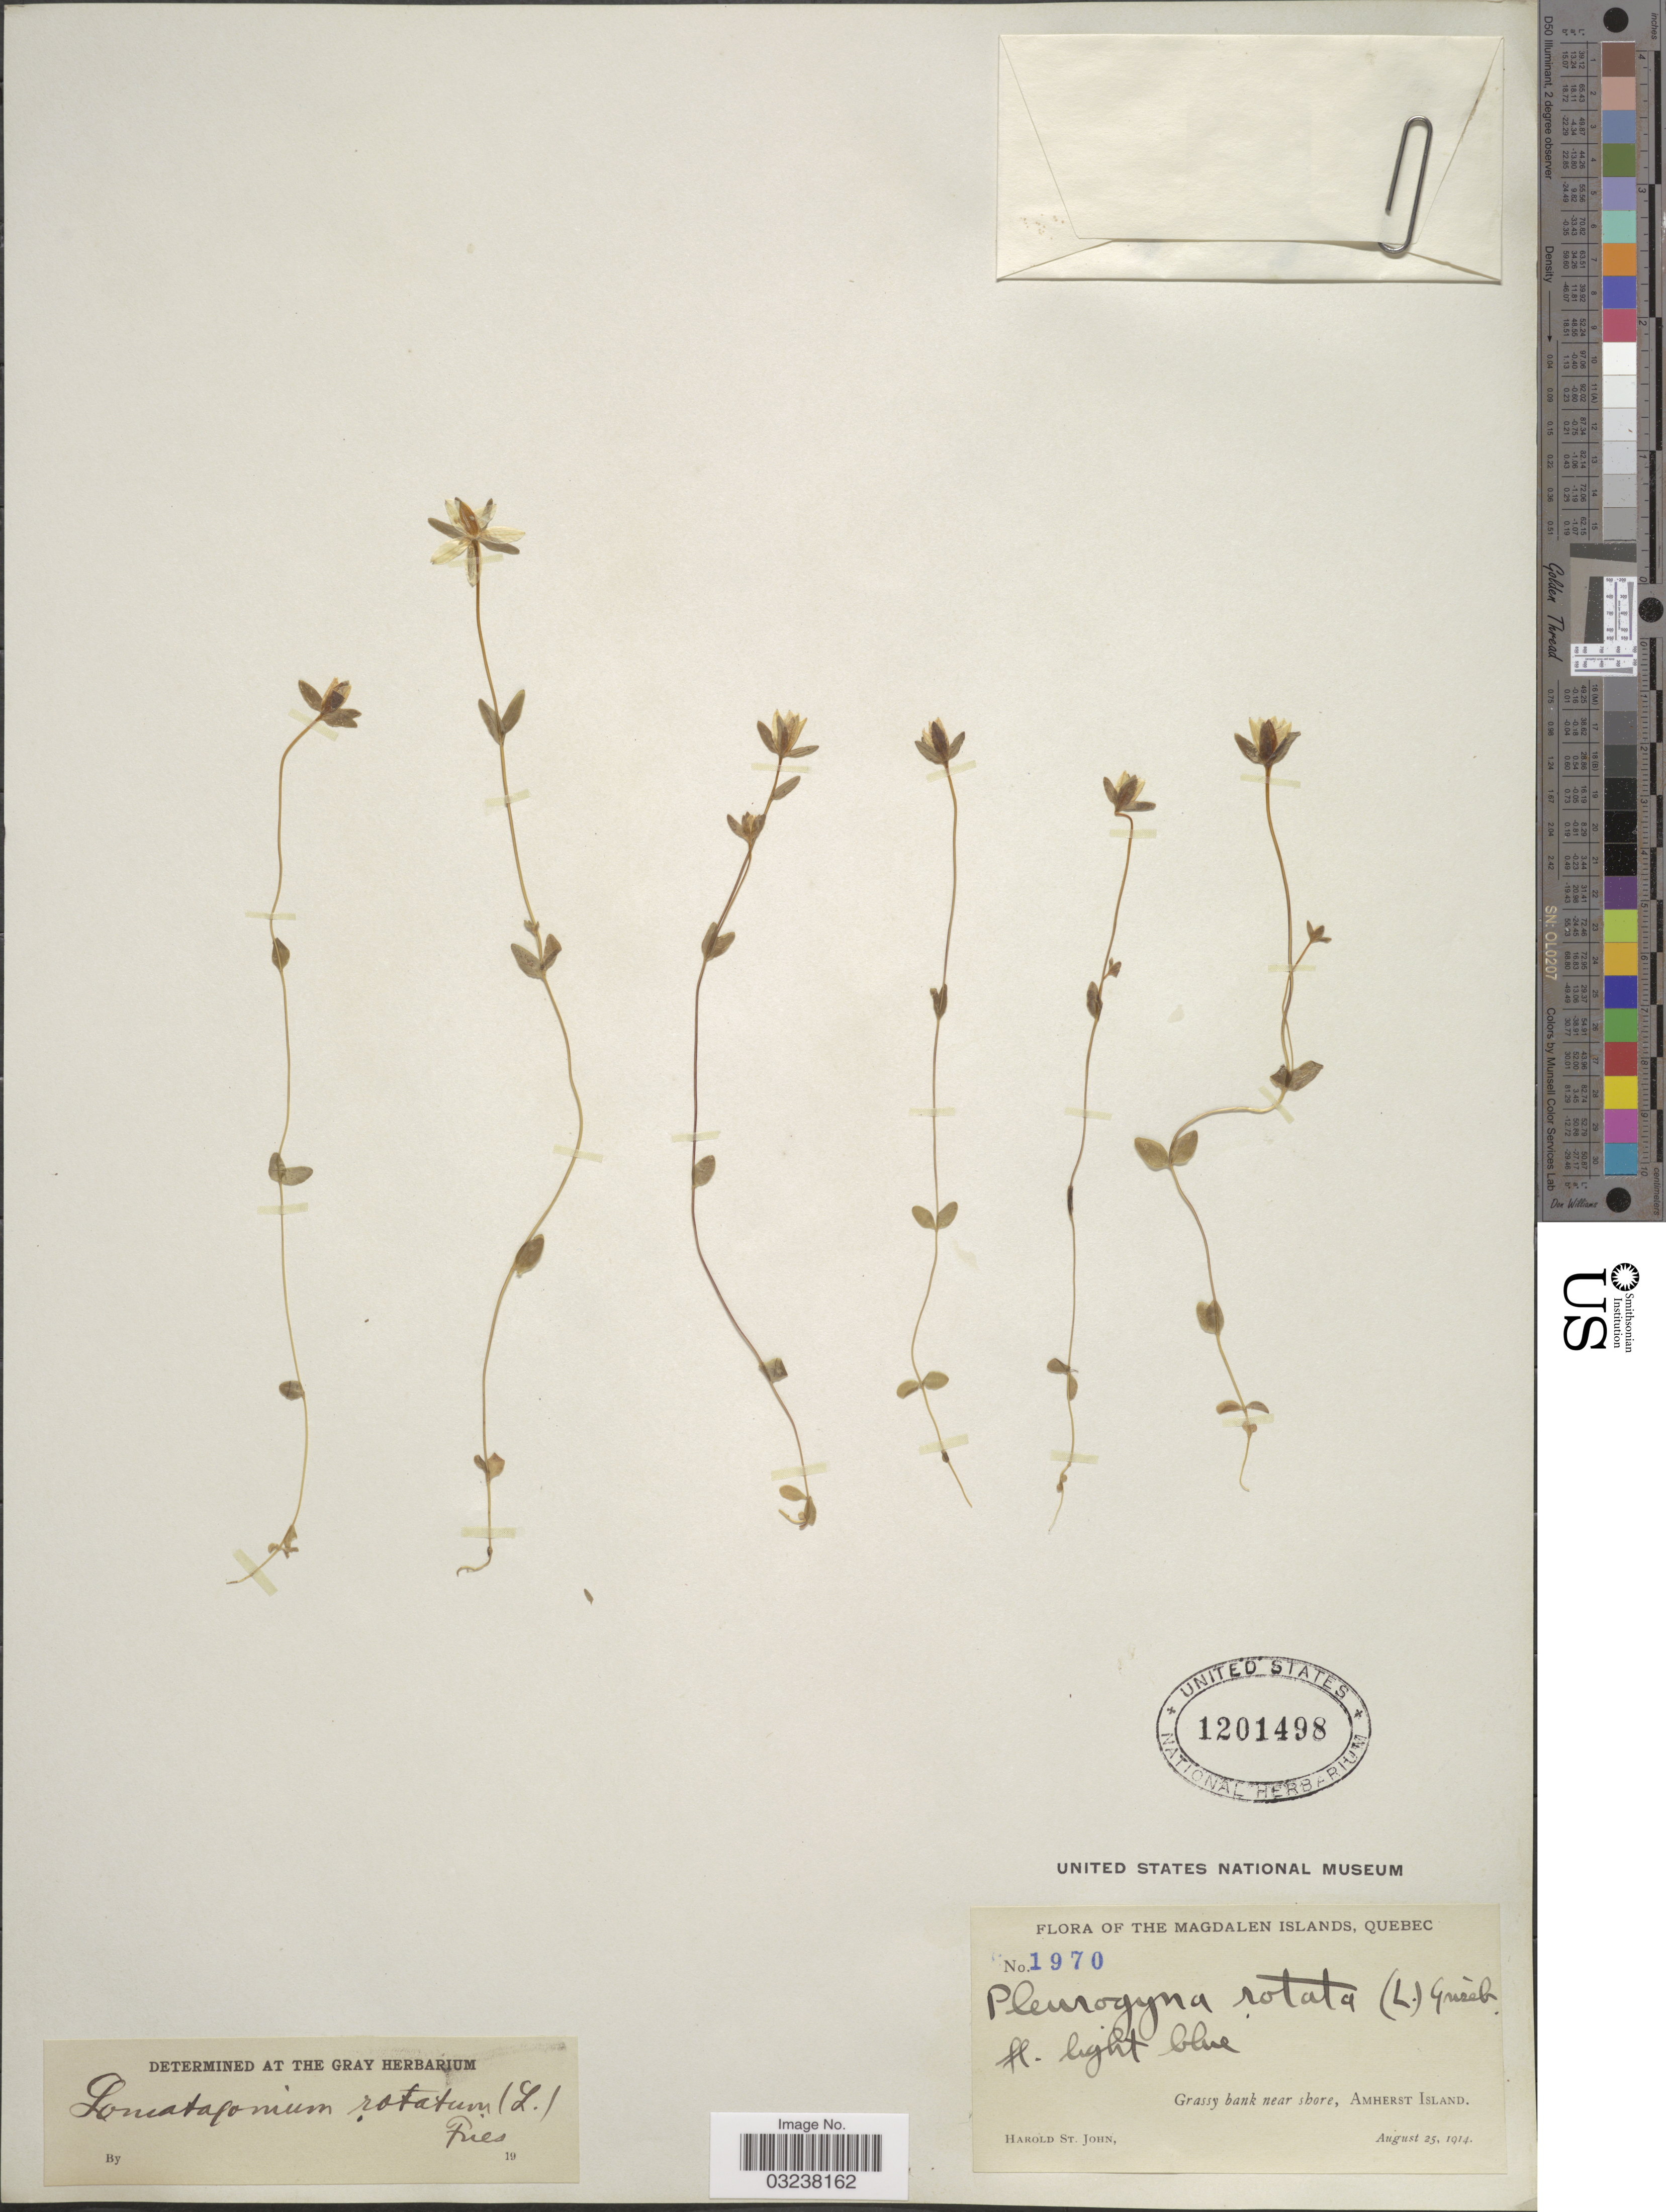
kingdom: Plantae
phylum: Tracheophyta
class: Magnoliopsida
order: Gentianales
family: Gentianaceae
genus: Lomatogonium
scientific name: Lomatogonium rotatum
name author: (L.) Fr.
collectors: H. St. John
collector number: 1970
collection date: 1914-08-25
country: Canada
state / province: Quebec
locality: The Magdalen Islands. Grassy bank near shore, Amherst Island.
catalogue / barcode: US 1201498